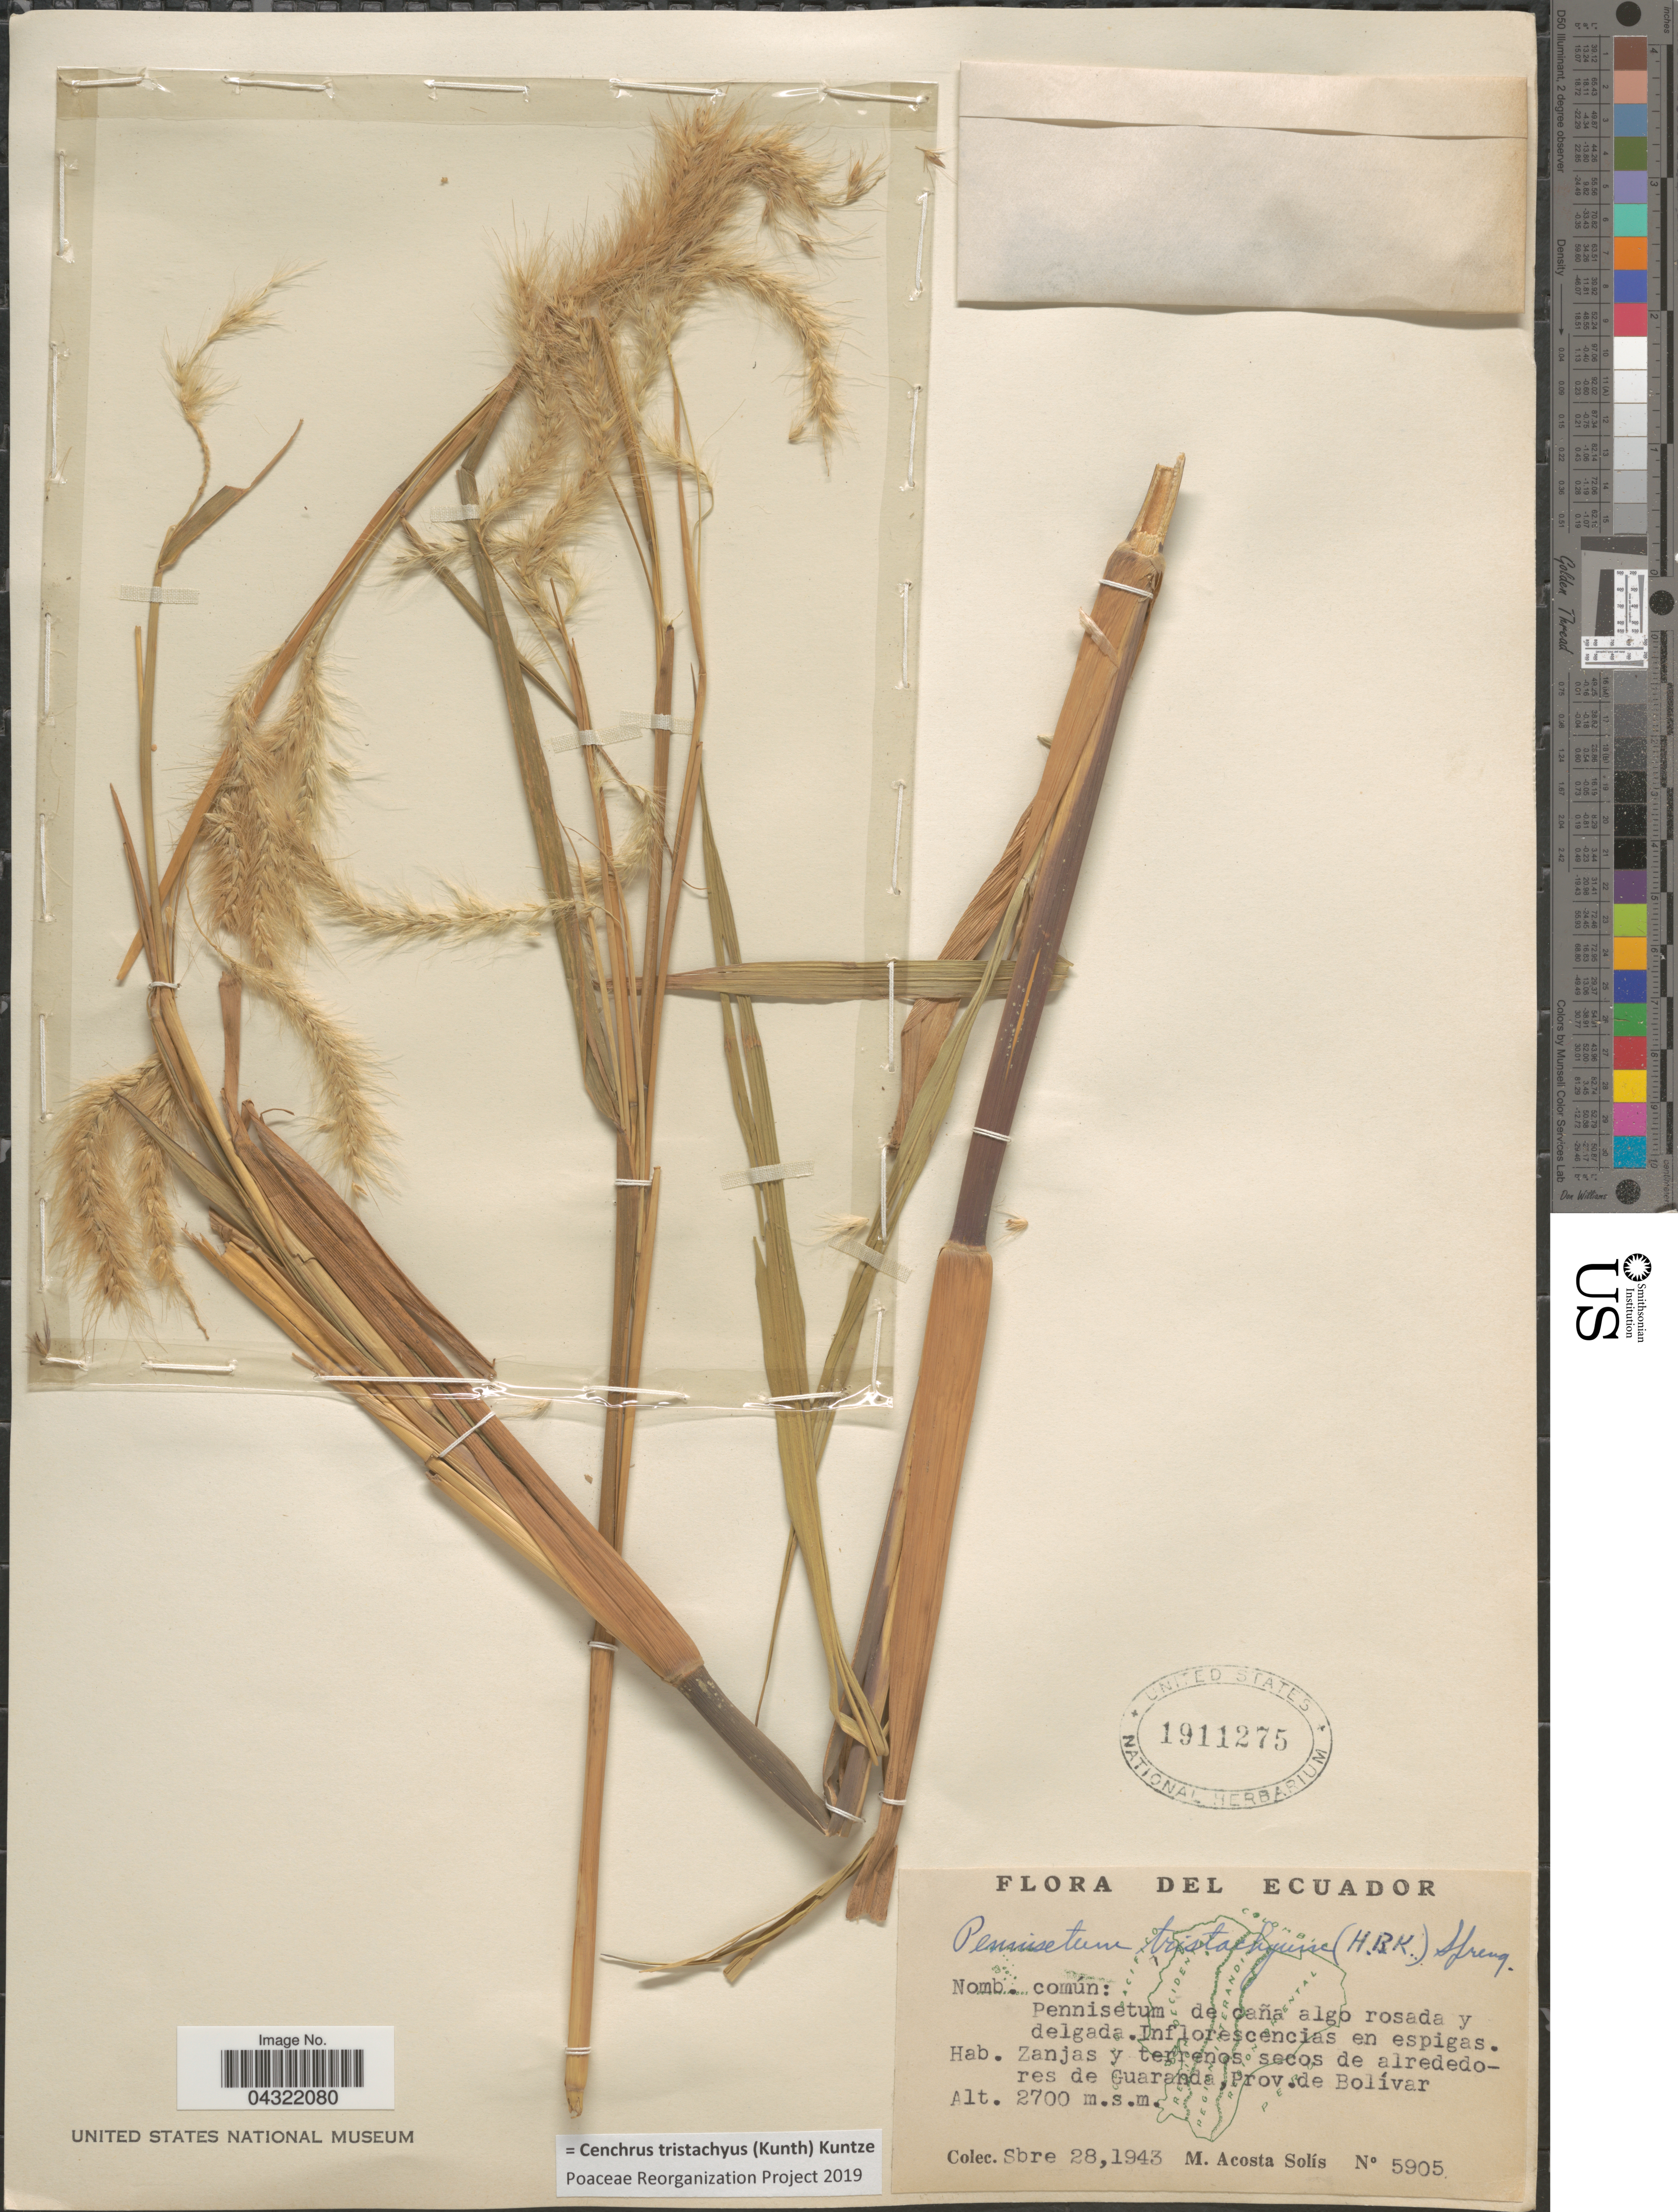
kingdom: Plantae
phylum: Tracheophyta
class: Liliopsida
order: Poales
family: Poaceae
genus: Cenchrus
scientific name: Cenchrus tristachyus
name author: (Kunth) Kuntze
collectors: M. Acosta Solis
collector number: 5905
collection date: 1943-09-28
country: Ecuador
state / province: Bolívar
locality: Zanjas y terrenos secos de alrededores de Guaranda.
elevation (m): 2700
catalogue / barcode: US 1911275